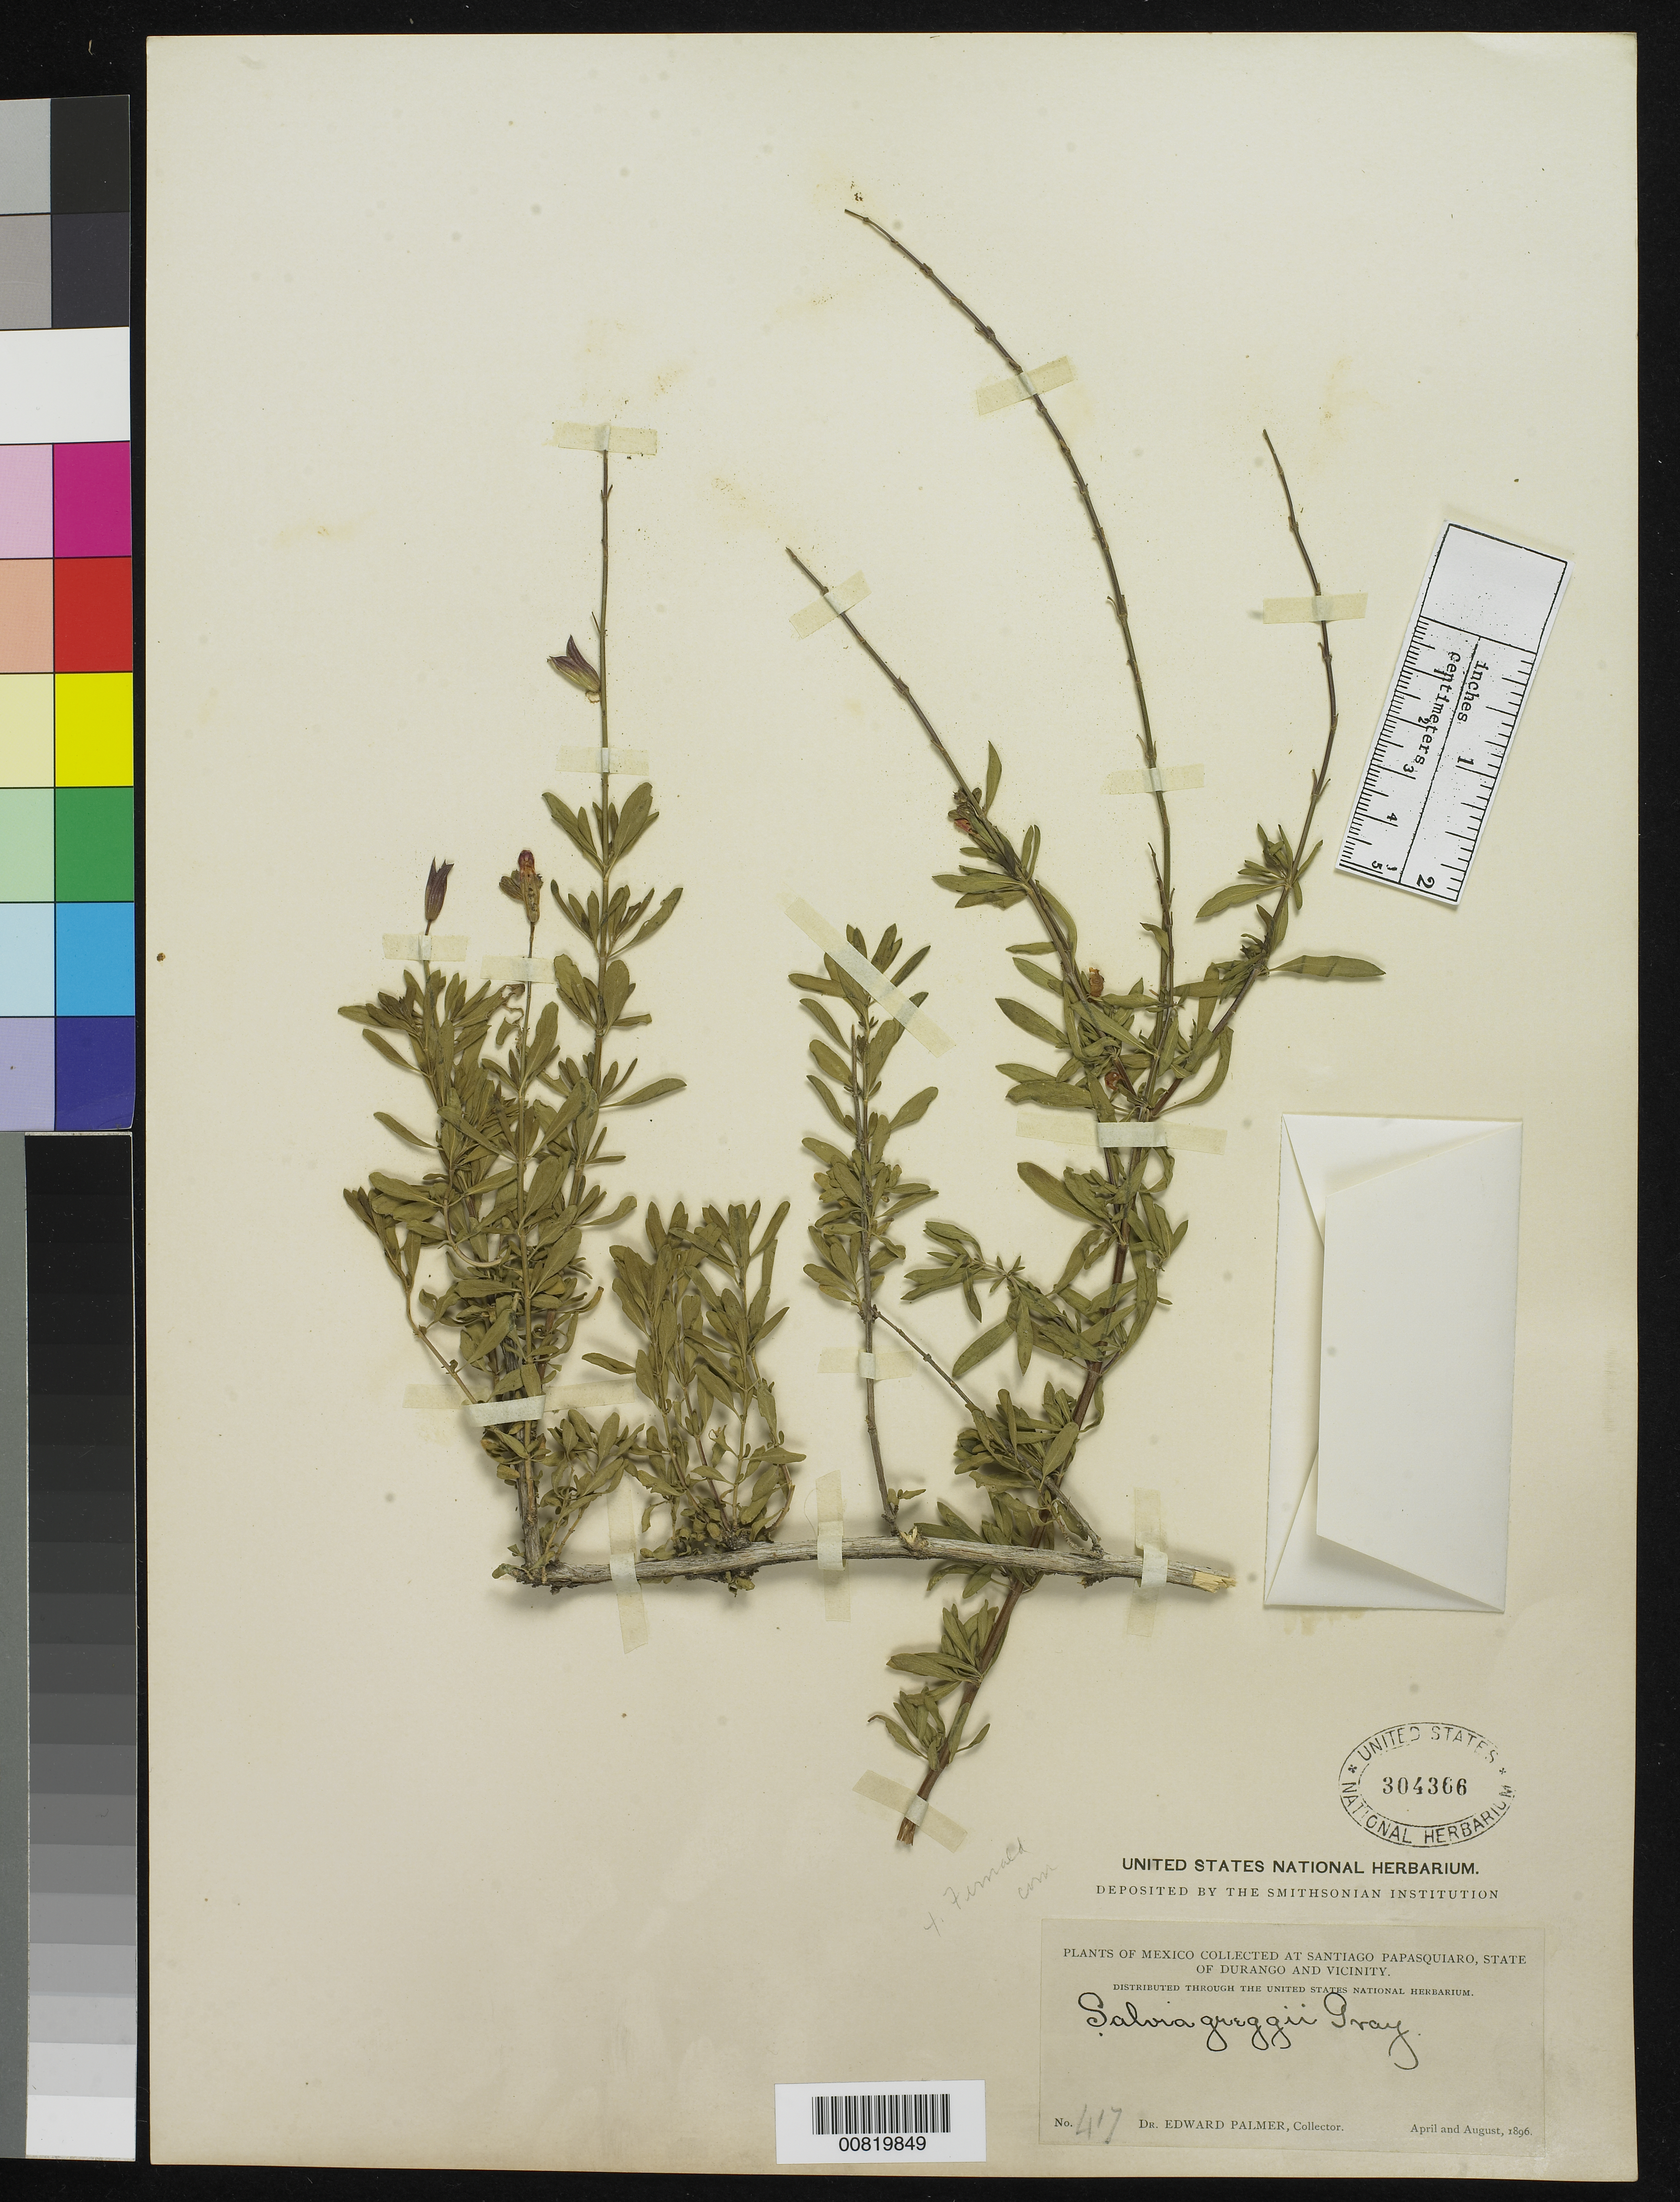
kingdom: Plantae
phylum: Tracheophyta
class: Magnoliopsida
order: Lamiales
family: Lamiaceae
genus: Salvia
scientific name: Salvia greggii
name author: A. Gray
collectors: E. Palmer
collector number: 417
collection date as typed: Apr 1896 to -- Aug 1896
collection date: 1896-04/1896-08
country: Mexico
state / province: Durango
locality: Santiago Papasquiaro, Durango and vicinity.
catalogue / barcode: US 304366